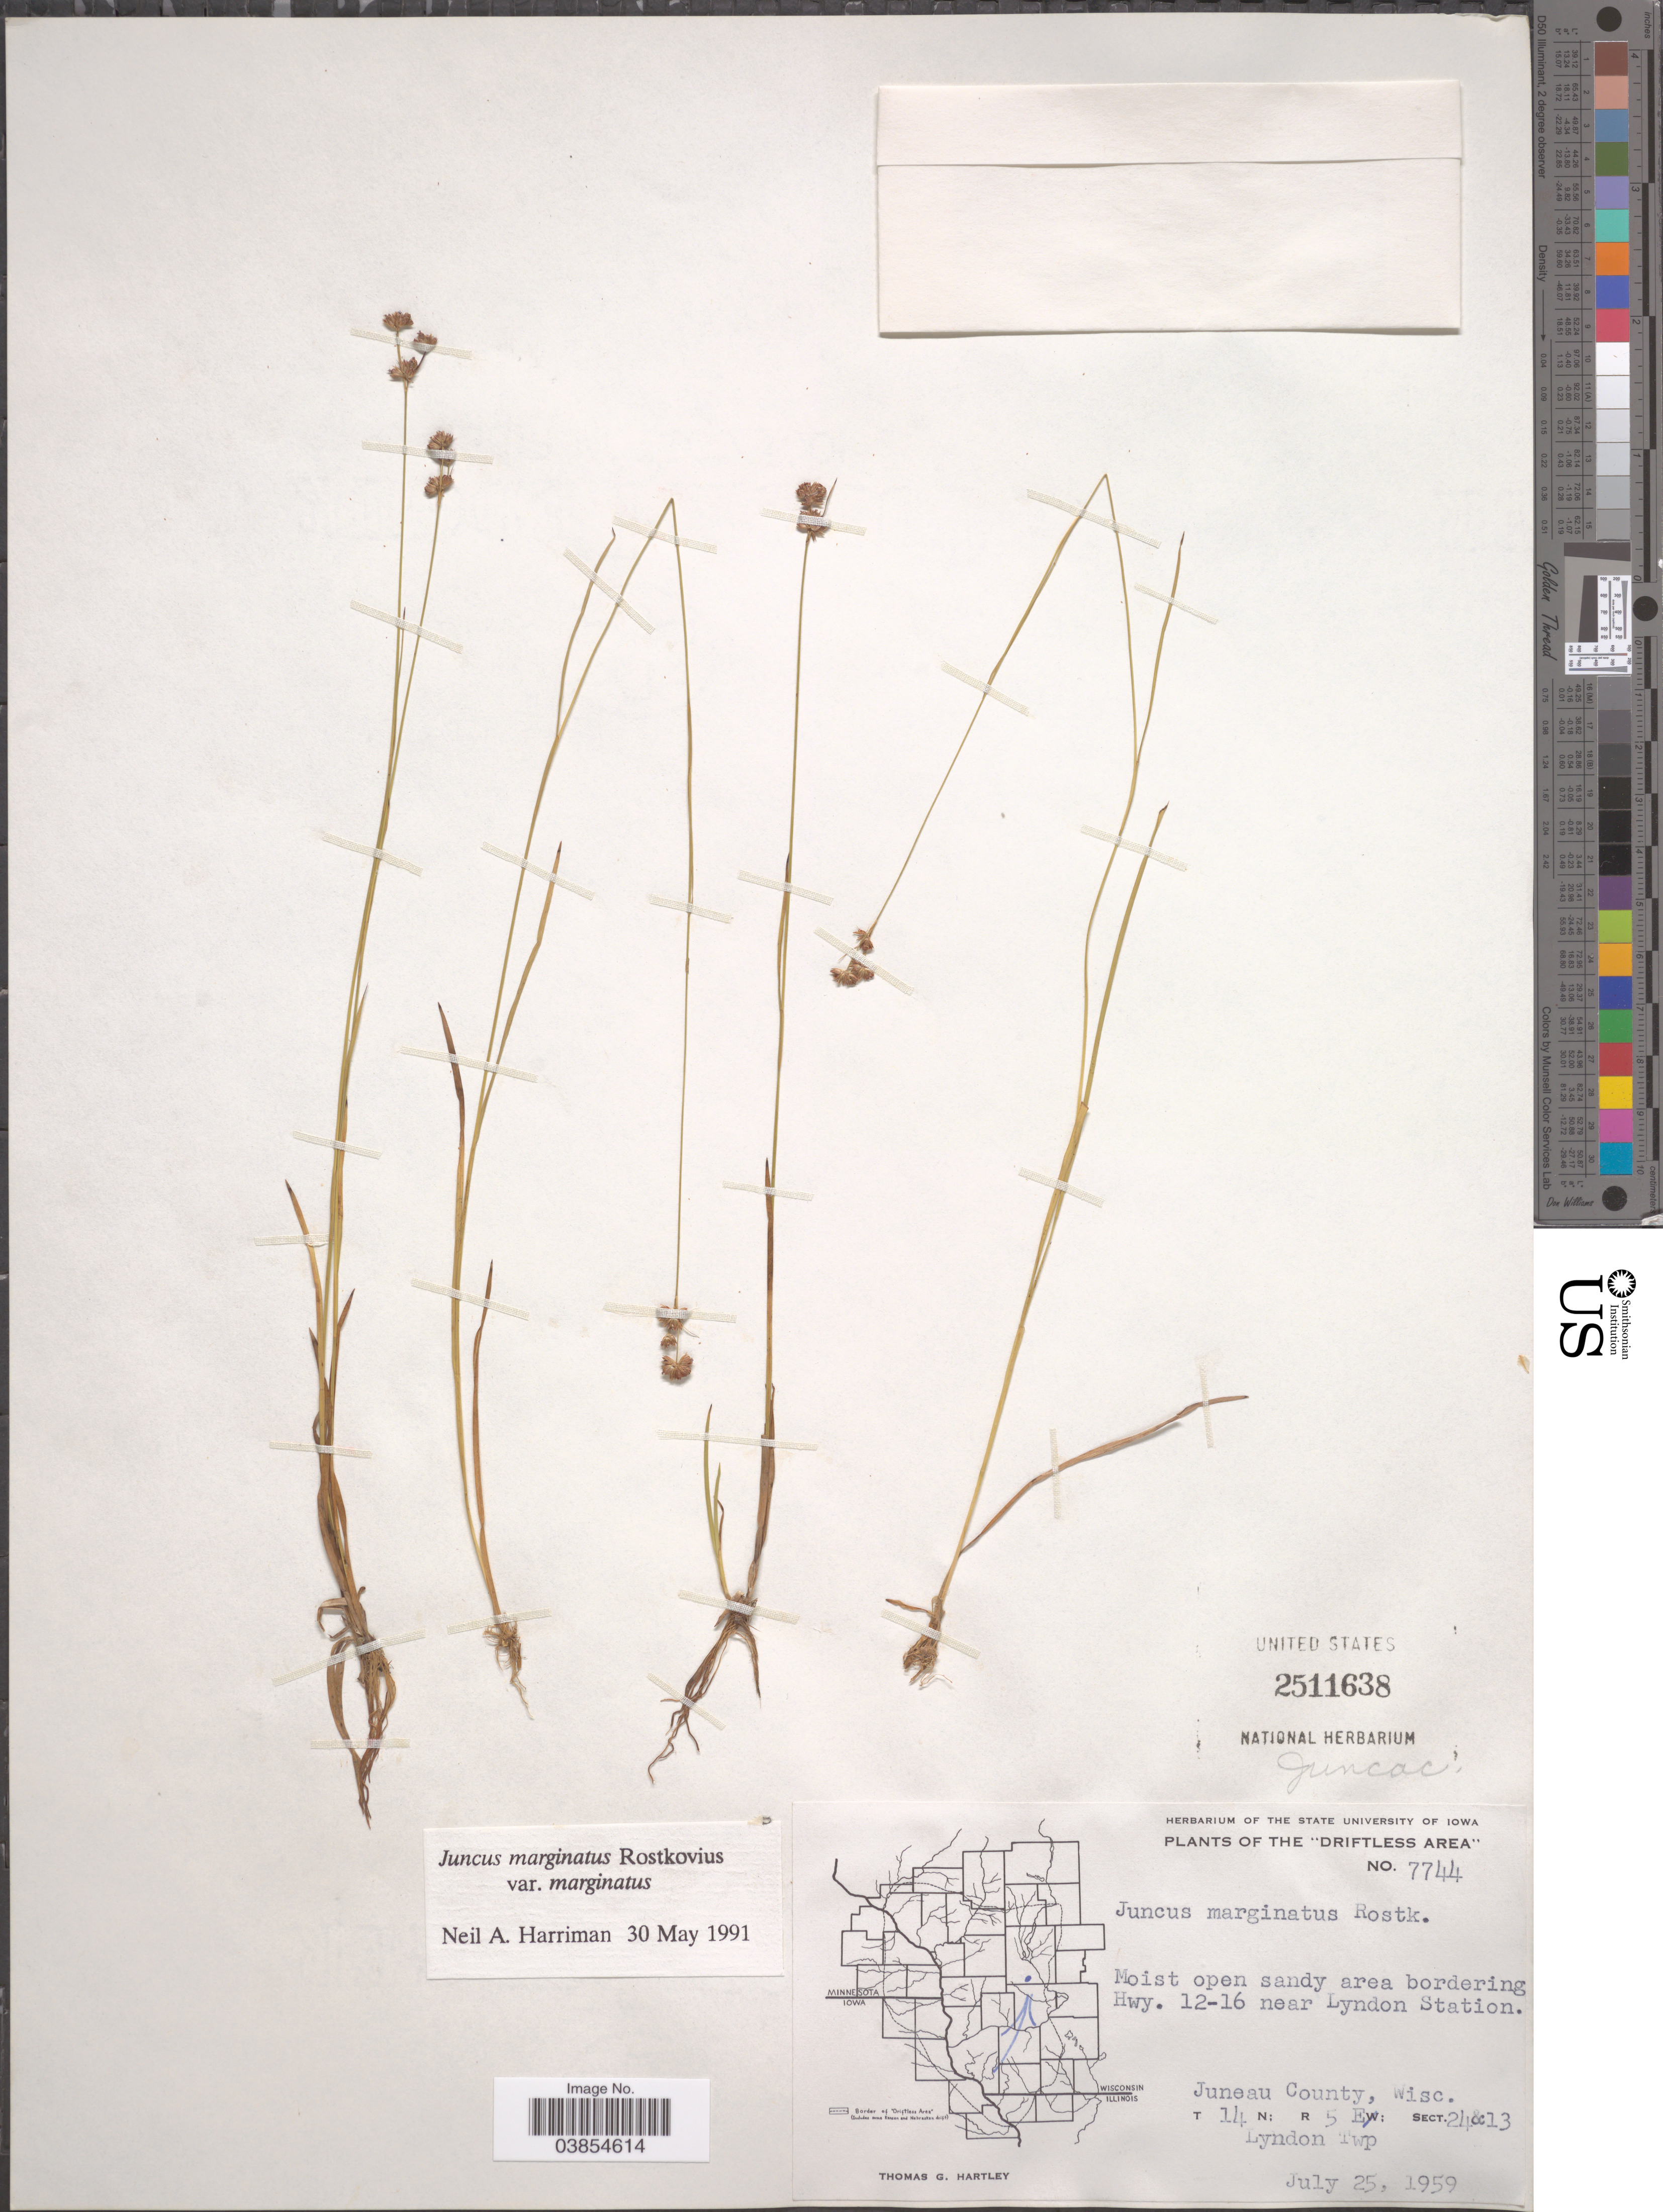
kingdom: Plantae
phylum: Tracheophyta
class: Liliopsida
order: Poales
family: Juncaceae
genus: Juncus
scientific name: Juncus marginatus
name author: Rostk.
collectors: T. G. Hartley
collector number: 7744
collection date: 1959-07-25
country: United States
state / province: Wisconsin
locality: The "Driftless Area". Moist open sandy area bordering Hwy. 12-16 near Lyndon Station. Juneau County. T14N; R5E; Sect. 24&13. Lyndon Twp.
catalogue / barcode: US 2511638